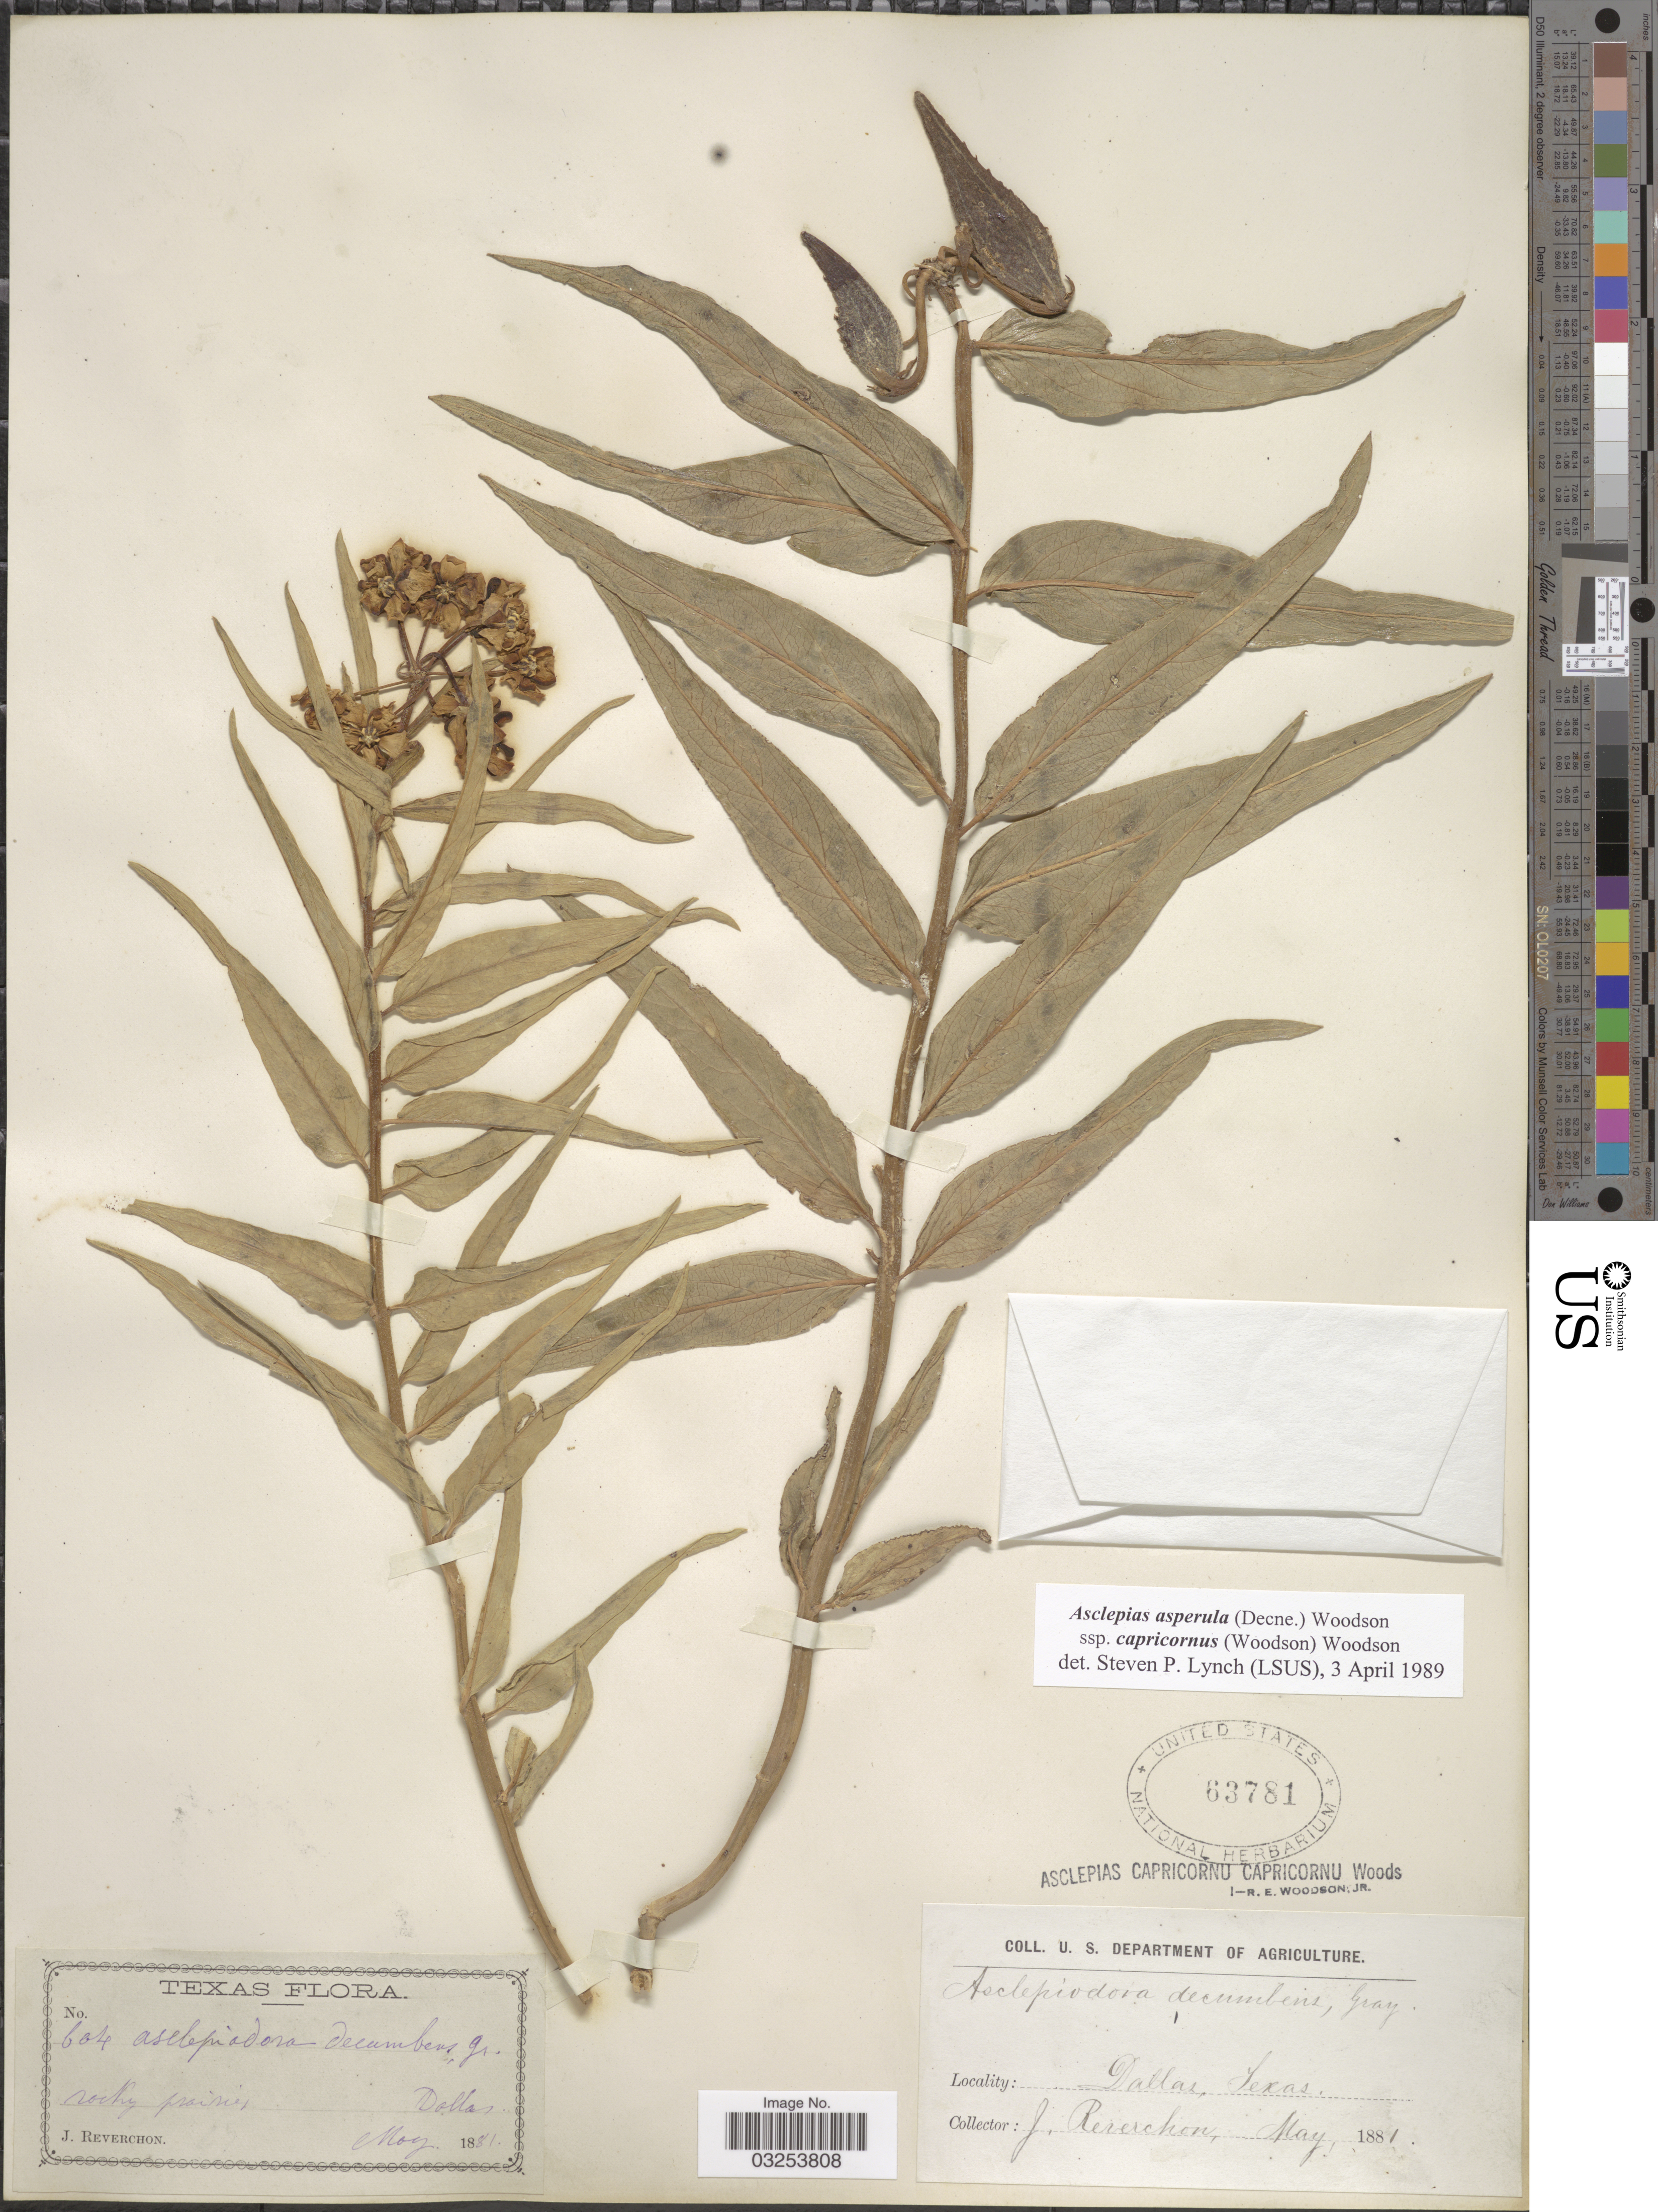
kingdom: Plantae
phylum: Tracheophyta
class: Magnoliopsida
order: Gentianales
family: Apocynaceae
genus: Asclepias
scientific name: Asclepias asperula subsp. capricornus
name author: Woodson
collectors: J. Reverchon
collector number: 604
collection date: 1881-05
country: United States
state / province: Texas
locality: Dallas.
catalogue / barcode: US 63781